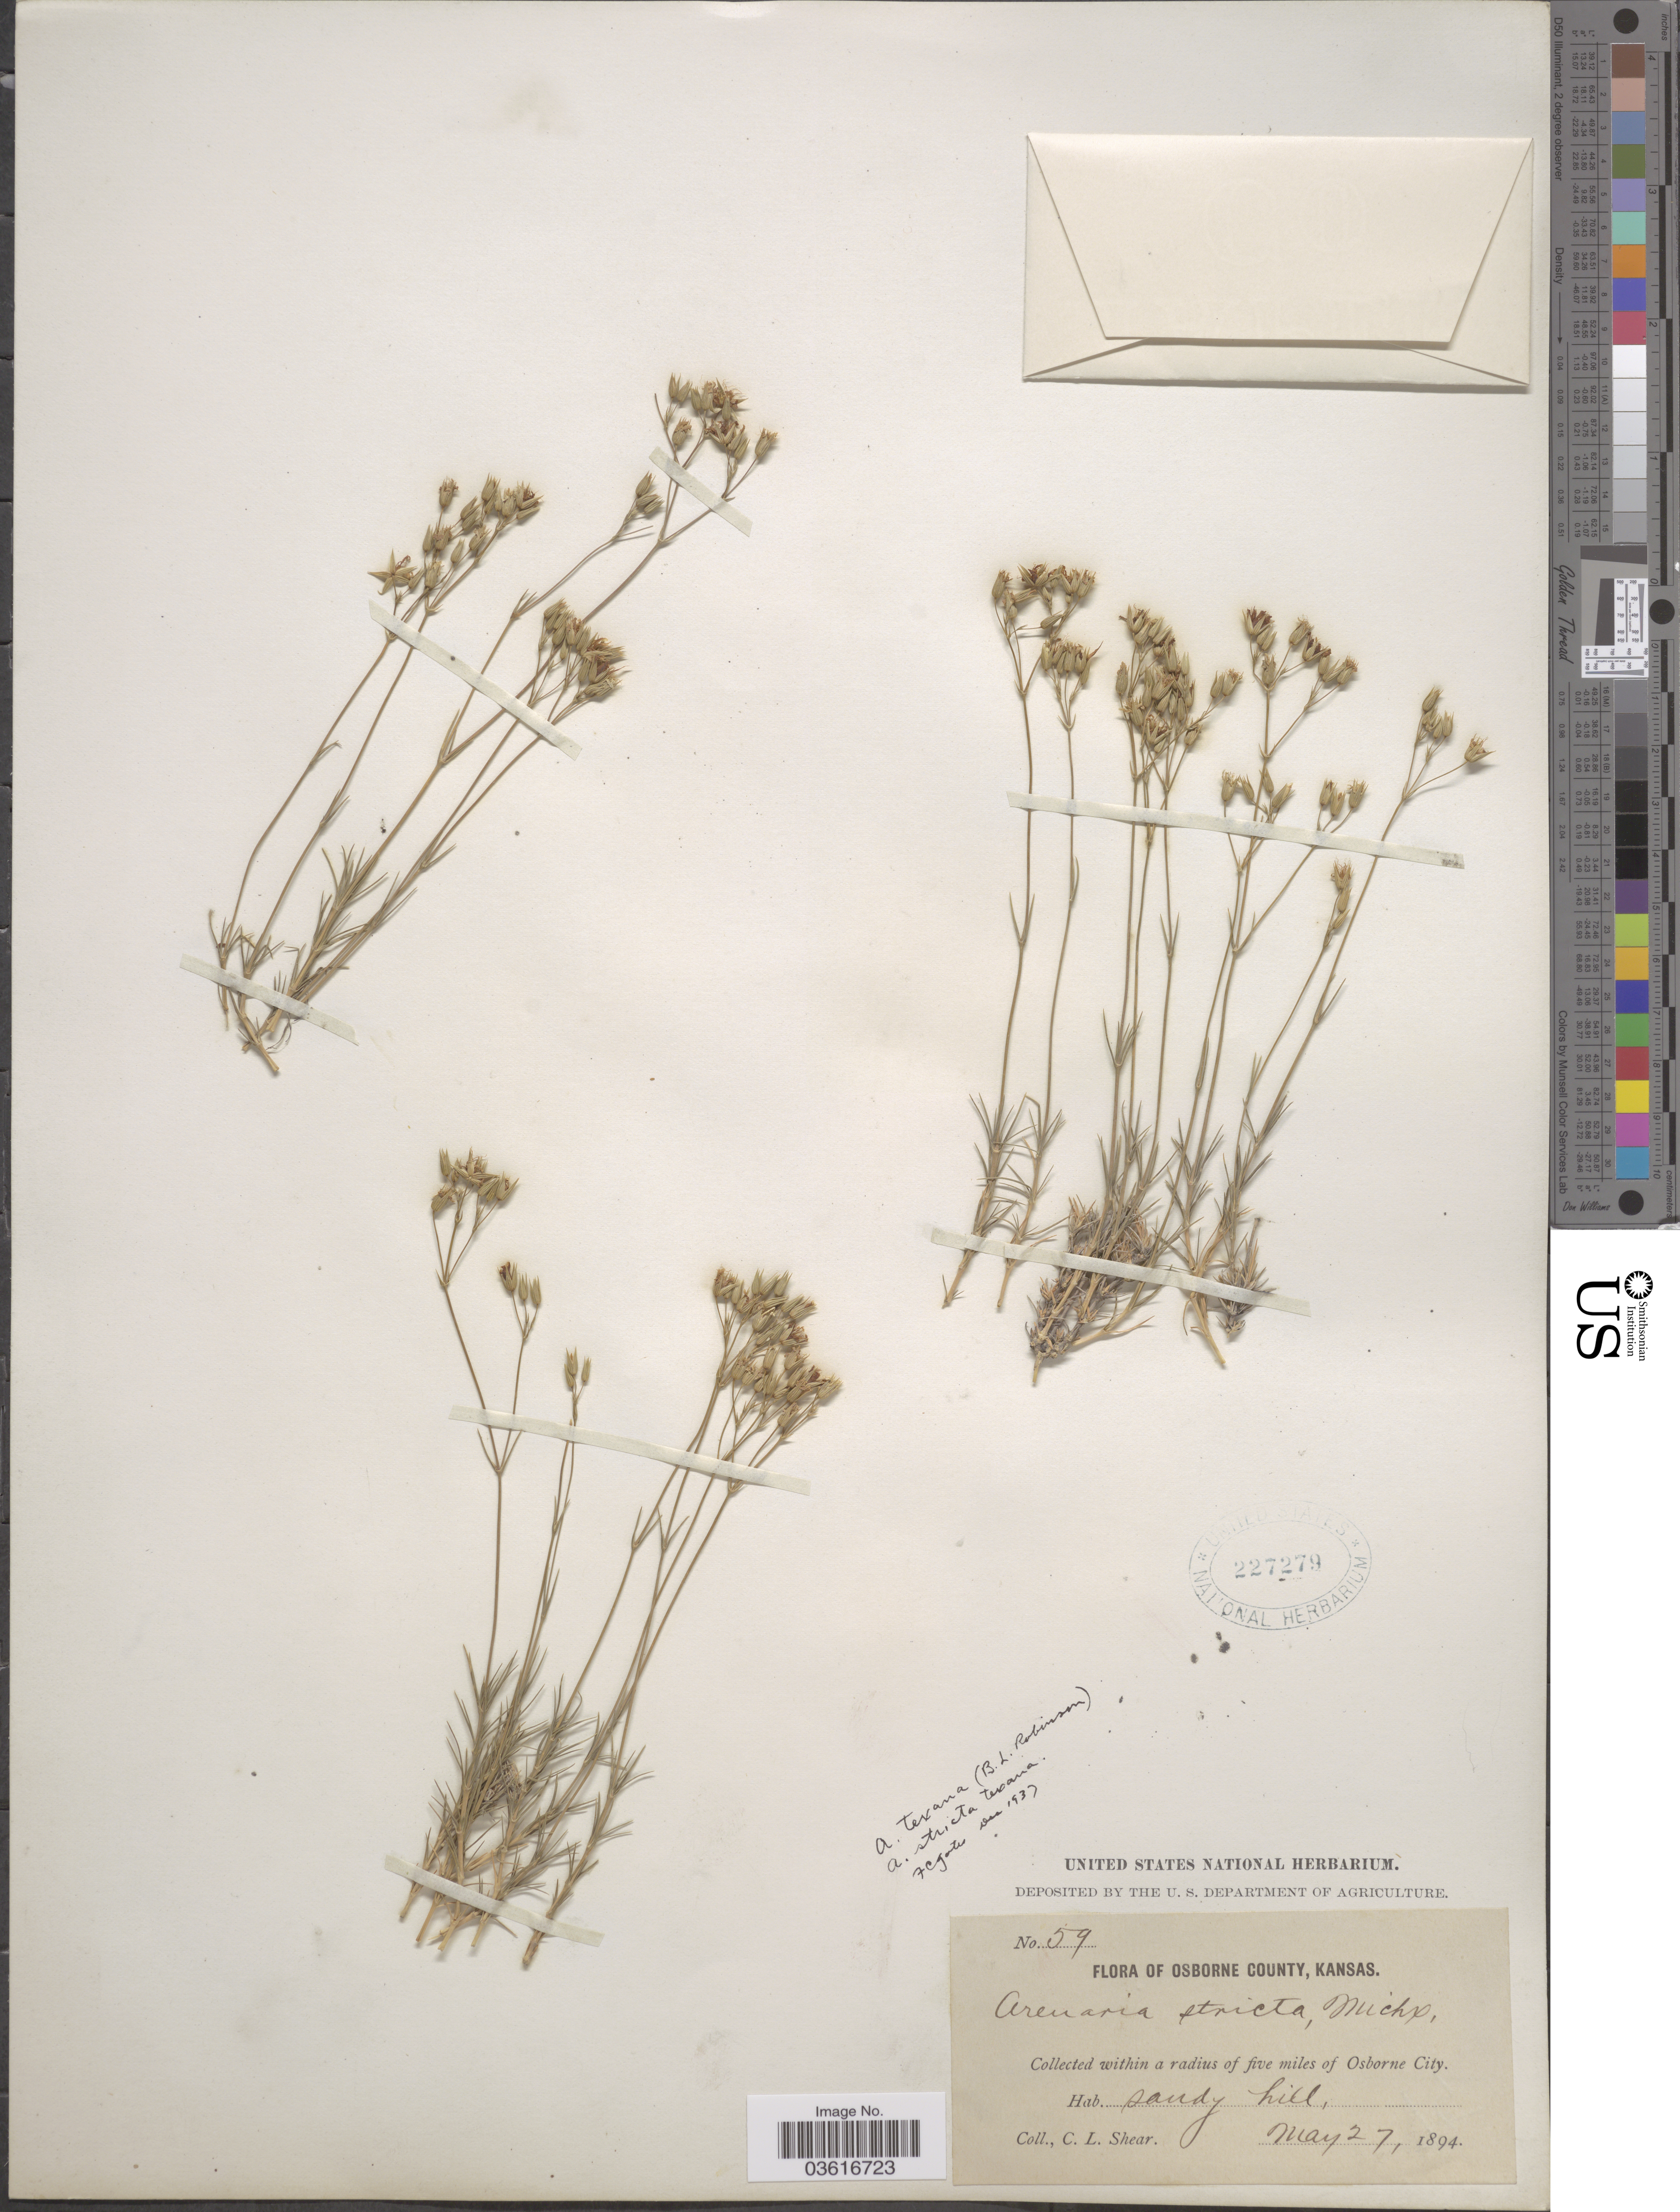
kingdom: Plantae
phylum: Tracheophyta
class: Magnoliopsida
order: Caryophyllales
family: Caryophyllaceae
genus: Minuartia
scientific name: Minuartia stricta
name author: (Sw.) Hiern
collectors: C. L. Shear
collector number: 59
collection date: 1894-05-27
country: United States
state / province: Kansas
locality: Osborne County. Within a radius of five miles of Osborne City.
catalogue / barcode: US 227279